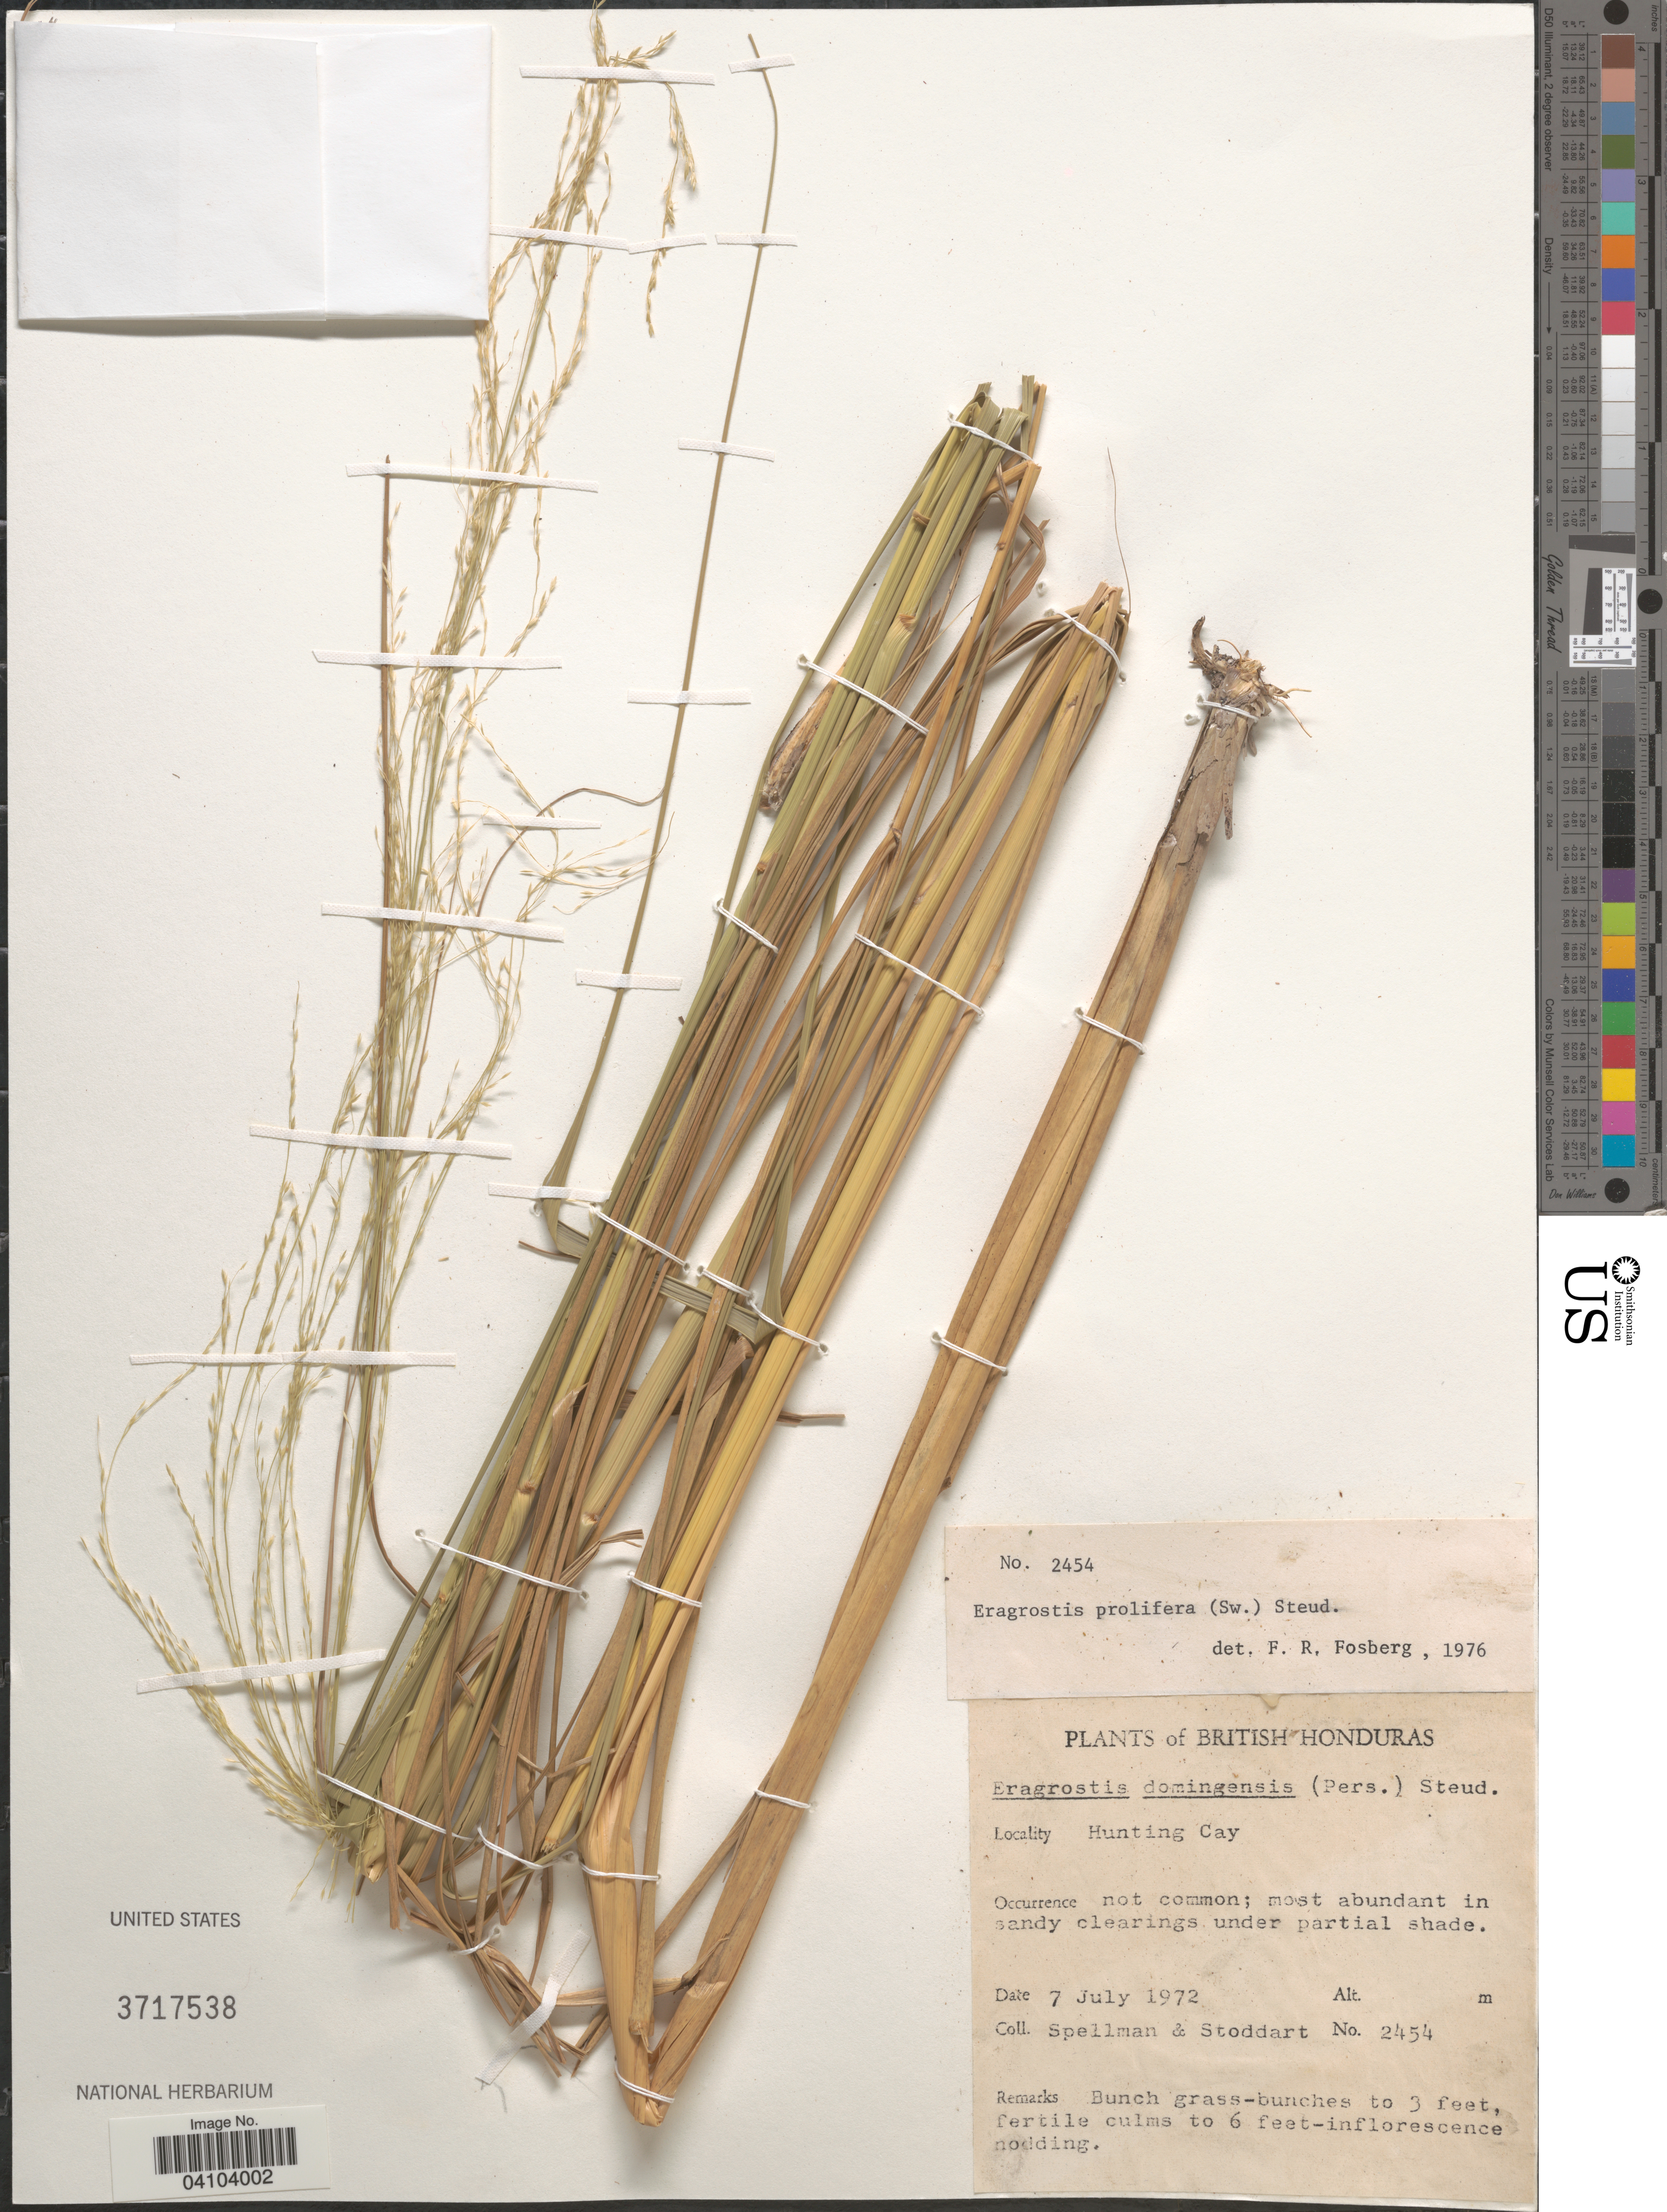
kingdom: Plantae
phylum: Tracheophyta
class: Liliopsida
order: Poales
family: Poaceae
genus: Eragrostis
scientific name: Eragrostis prolifera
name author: (Sw.) Steud.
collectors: Spellman, -- & -. Stoddart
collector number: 2454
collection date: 1972-07-07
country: Belize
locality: British Honduras. Hunting Cay.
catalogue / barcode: US 3717538